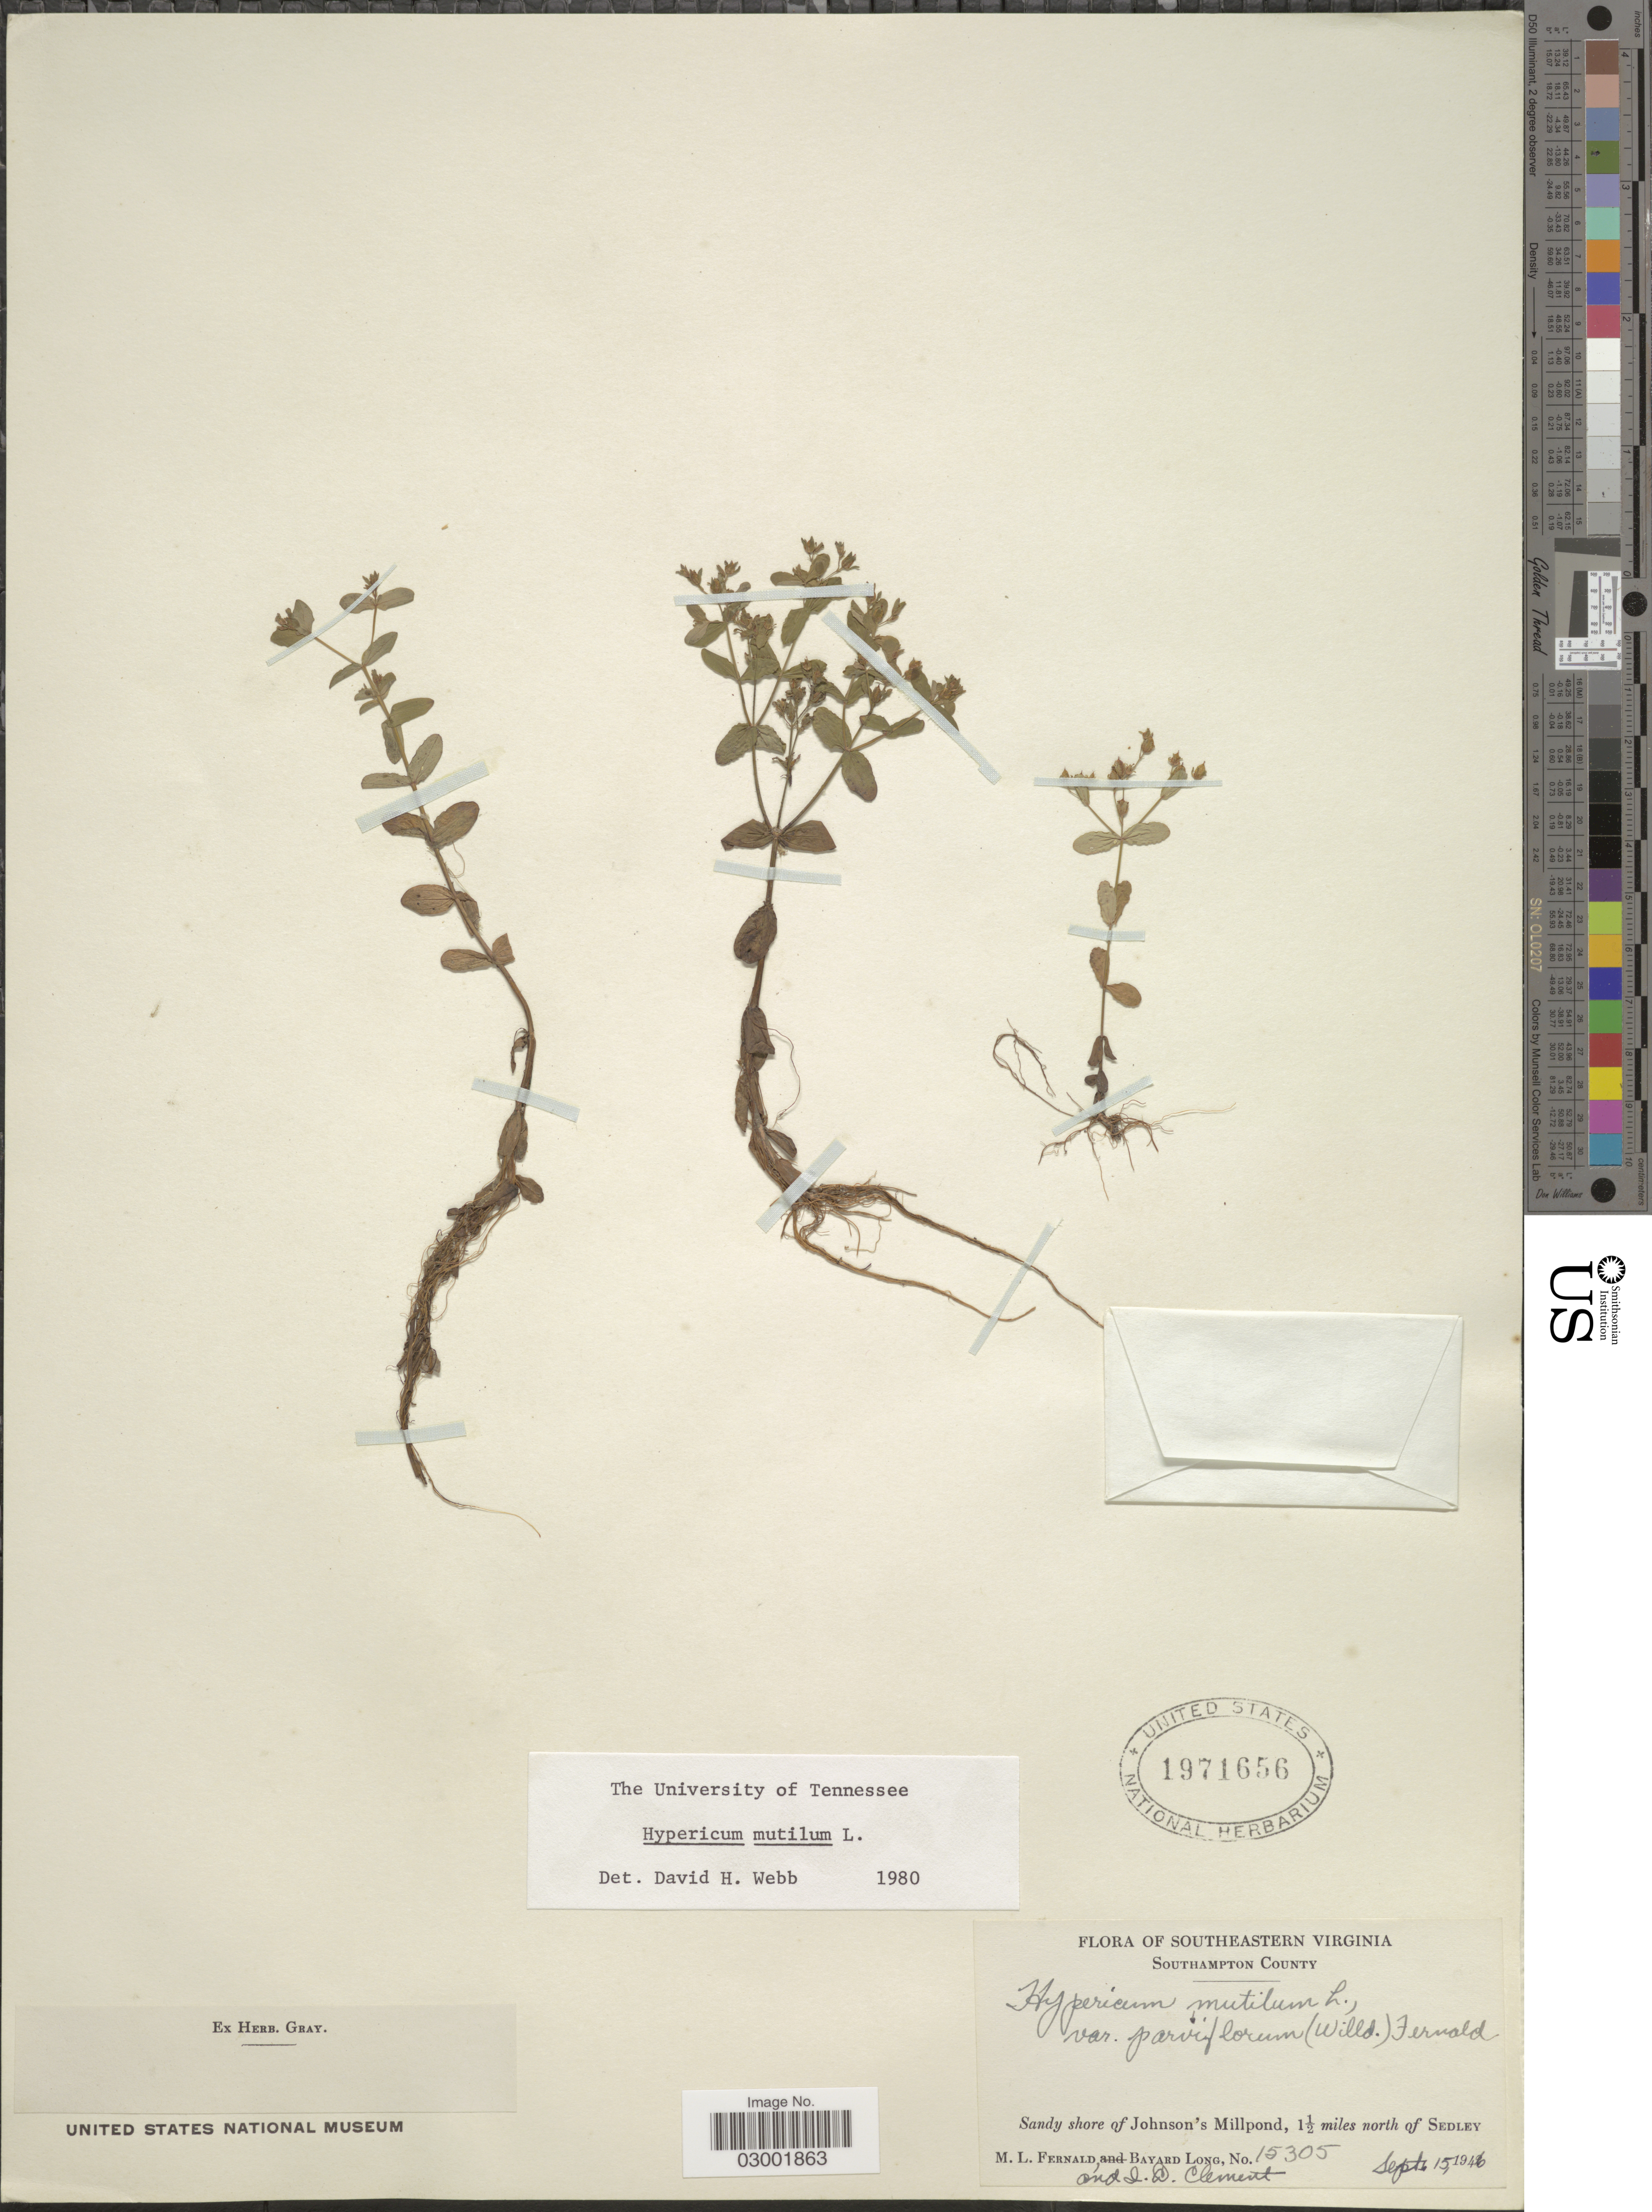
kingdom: Plantae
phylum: Tracheophyta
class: Magnoliopsida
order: Malpighiales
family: Hypericaceae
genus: Hypericum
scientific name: Hypericum mutilum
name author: L.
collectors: M. L. Fernald, B. Long & I. Clement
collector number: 15305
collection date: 1946-09-15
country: United States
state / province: Virginia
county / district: Southampton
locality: Southeastern Virginia, Southampton County, Sandy shore of Johnson's Millpond, 1½ miles north of Sedley.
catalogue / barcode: US 1971656